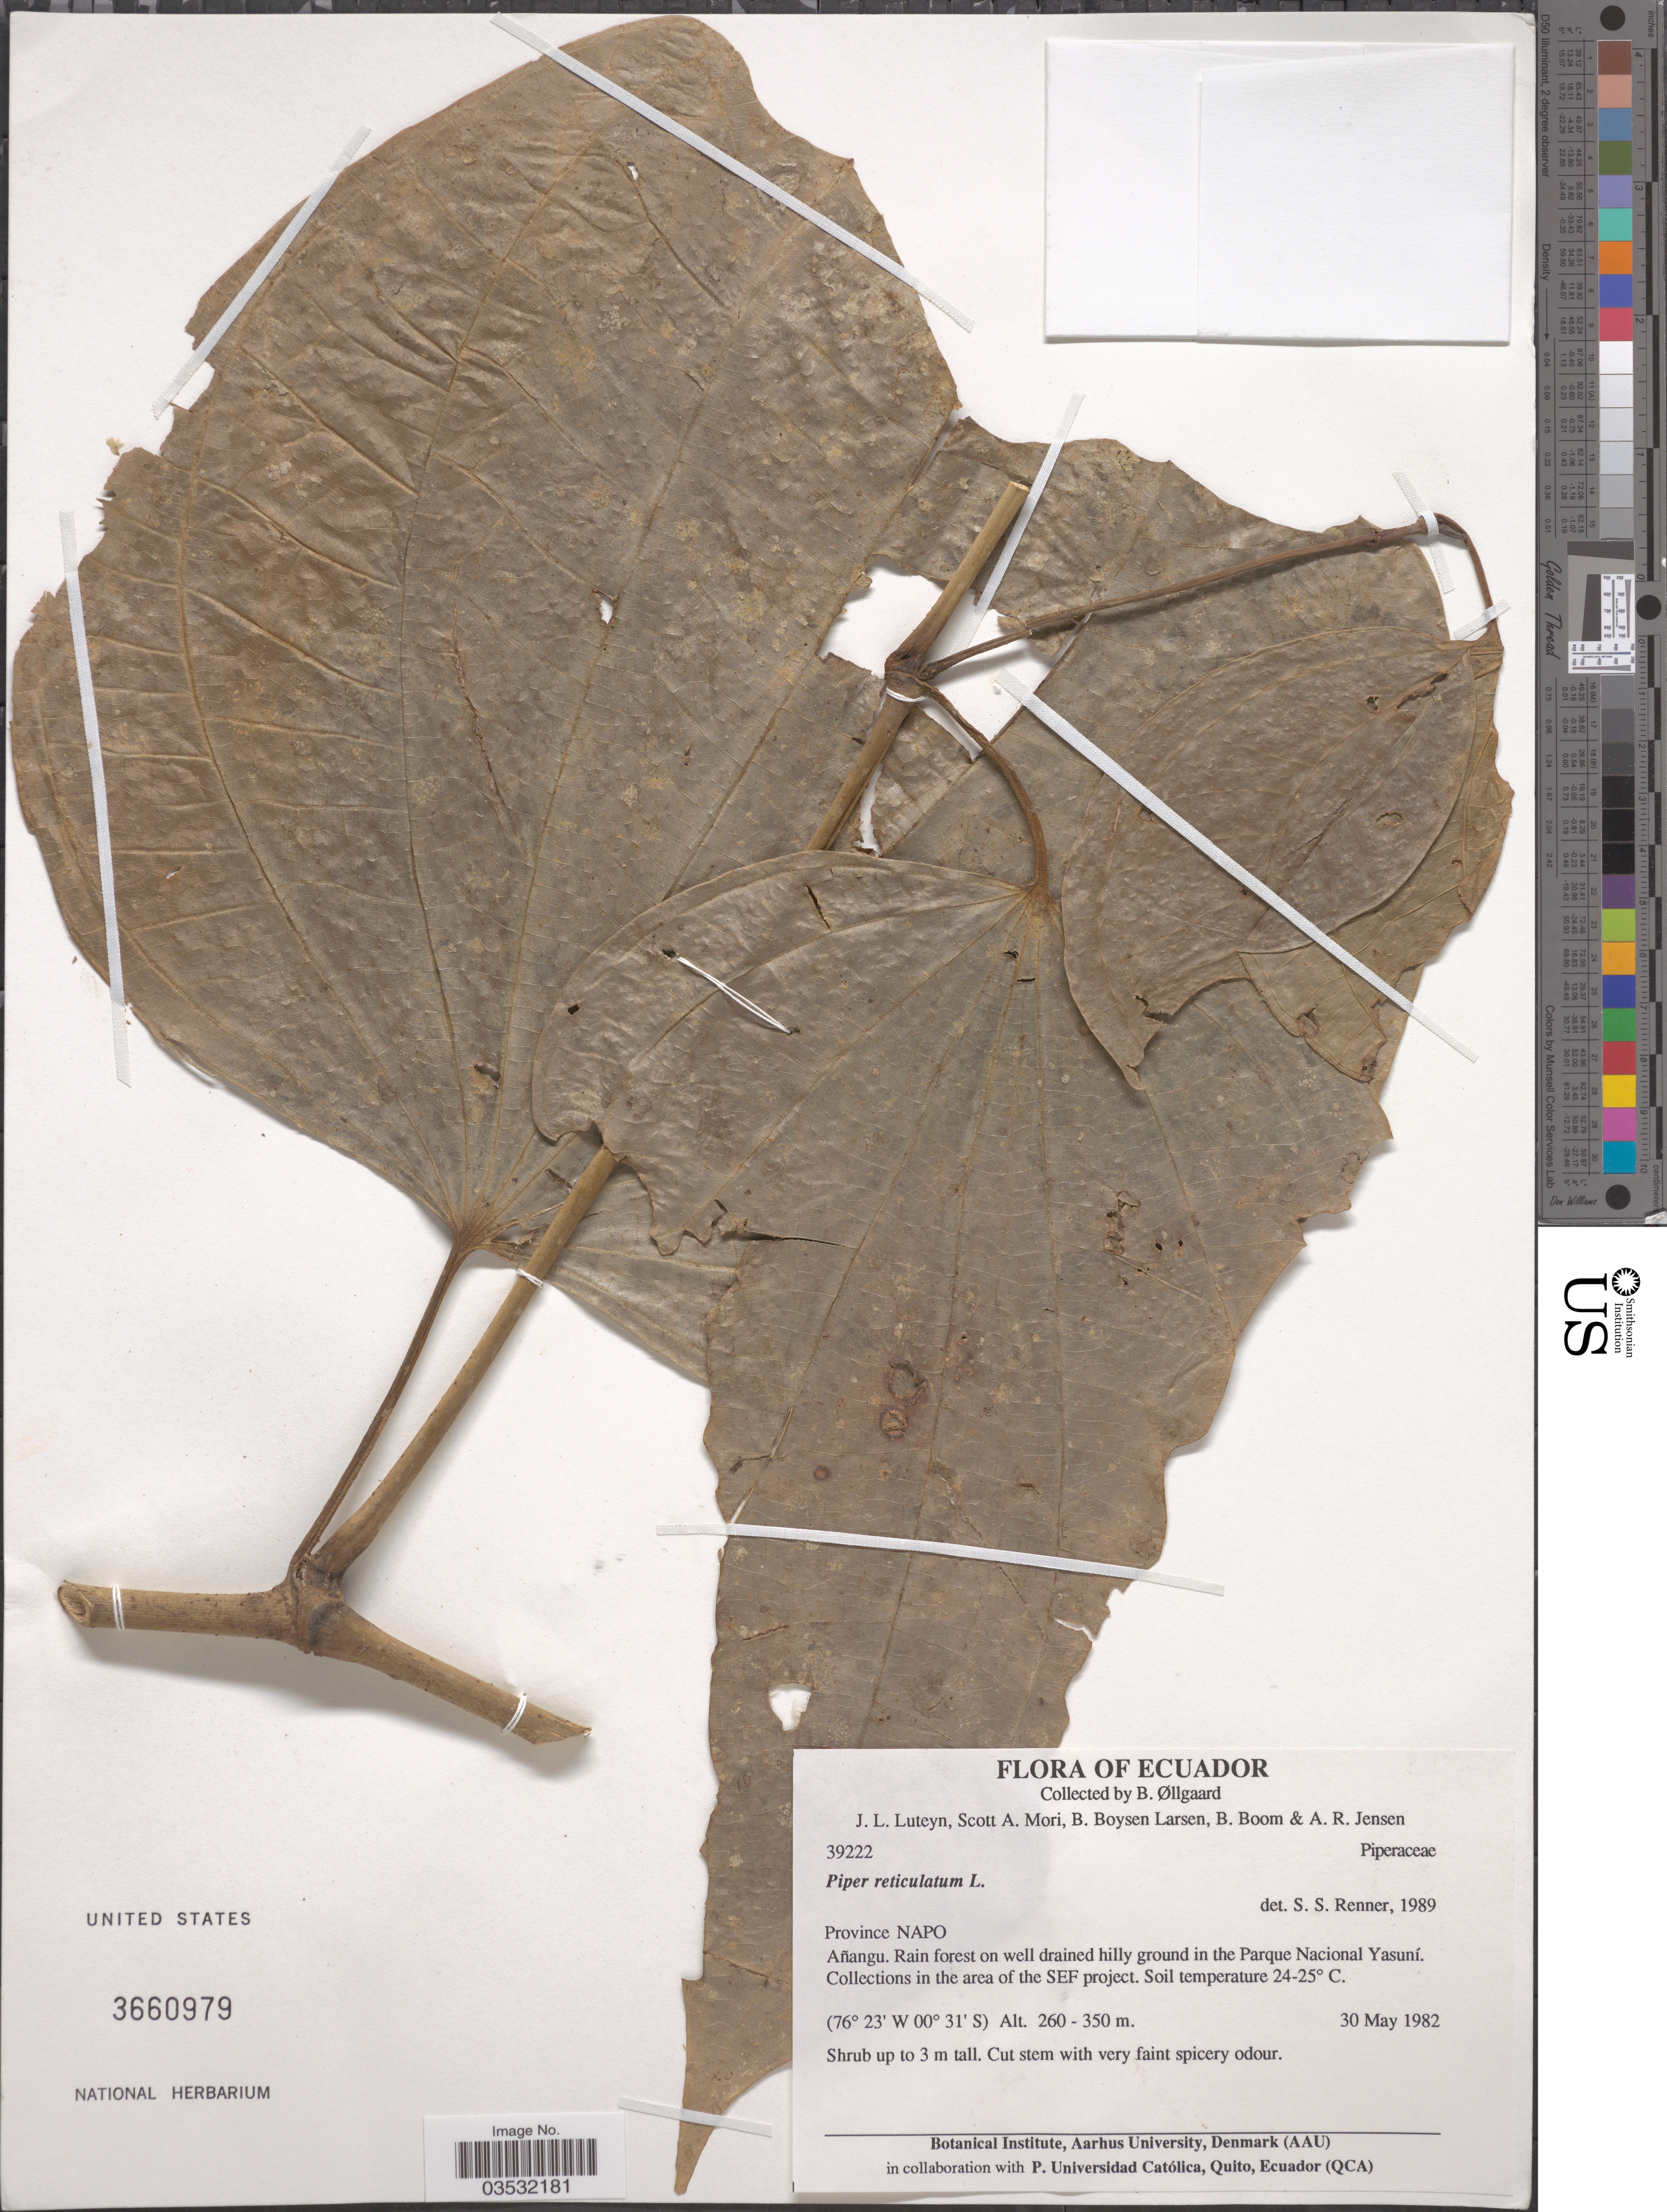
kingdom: Plantae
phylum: Tracheophyta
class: Magnoliopsida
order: Piperales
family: Piperaceae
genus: Piper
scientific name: Piper reticulatum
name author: L.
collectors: B. Øllgaard, J. Luteyn, S. Mori, B. Boysen Larsen & et al.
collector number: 39222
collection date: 1982-05-30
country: Ecuador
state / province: Napo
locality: Añangu. In the Parque Nacional Yasuní. In the area of the SEF project.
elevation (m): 260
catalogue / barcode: US 3660979